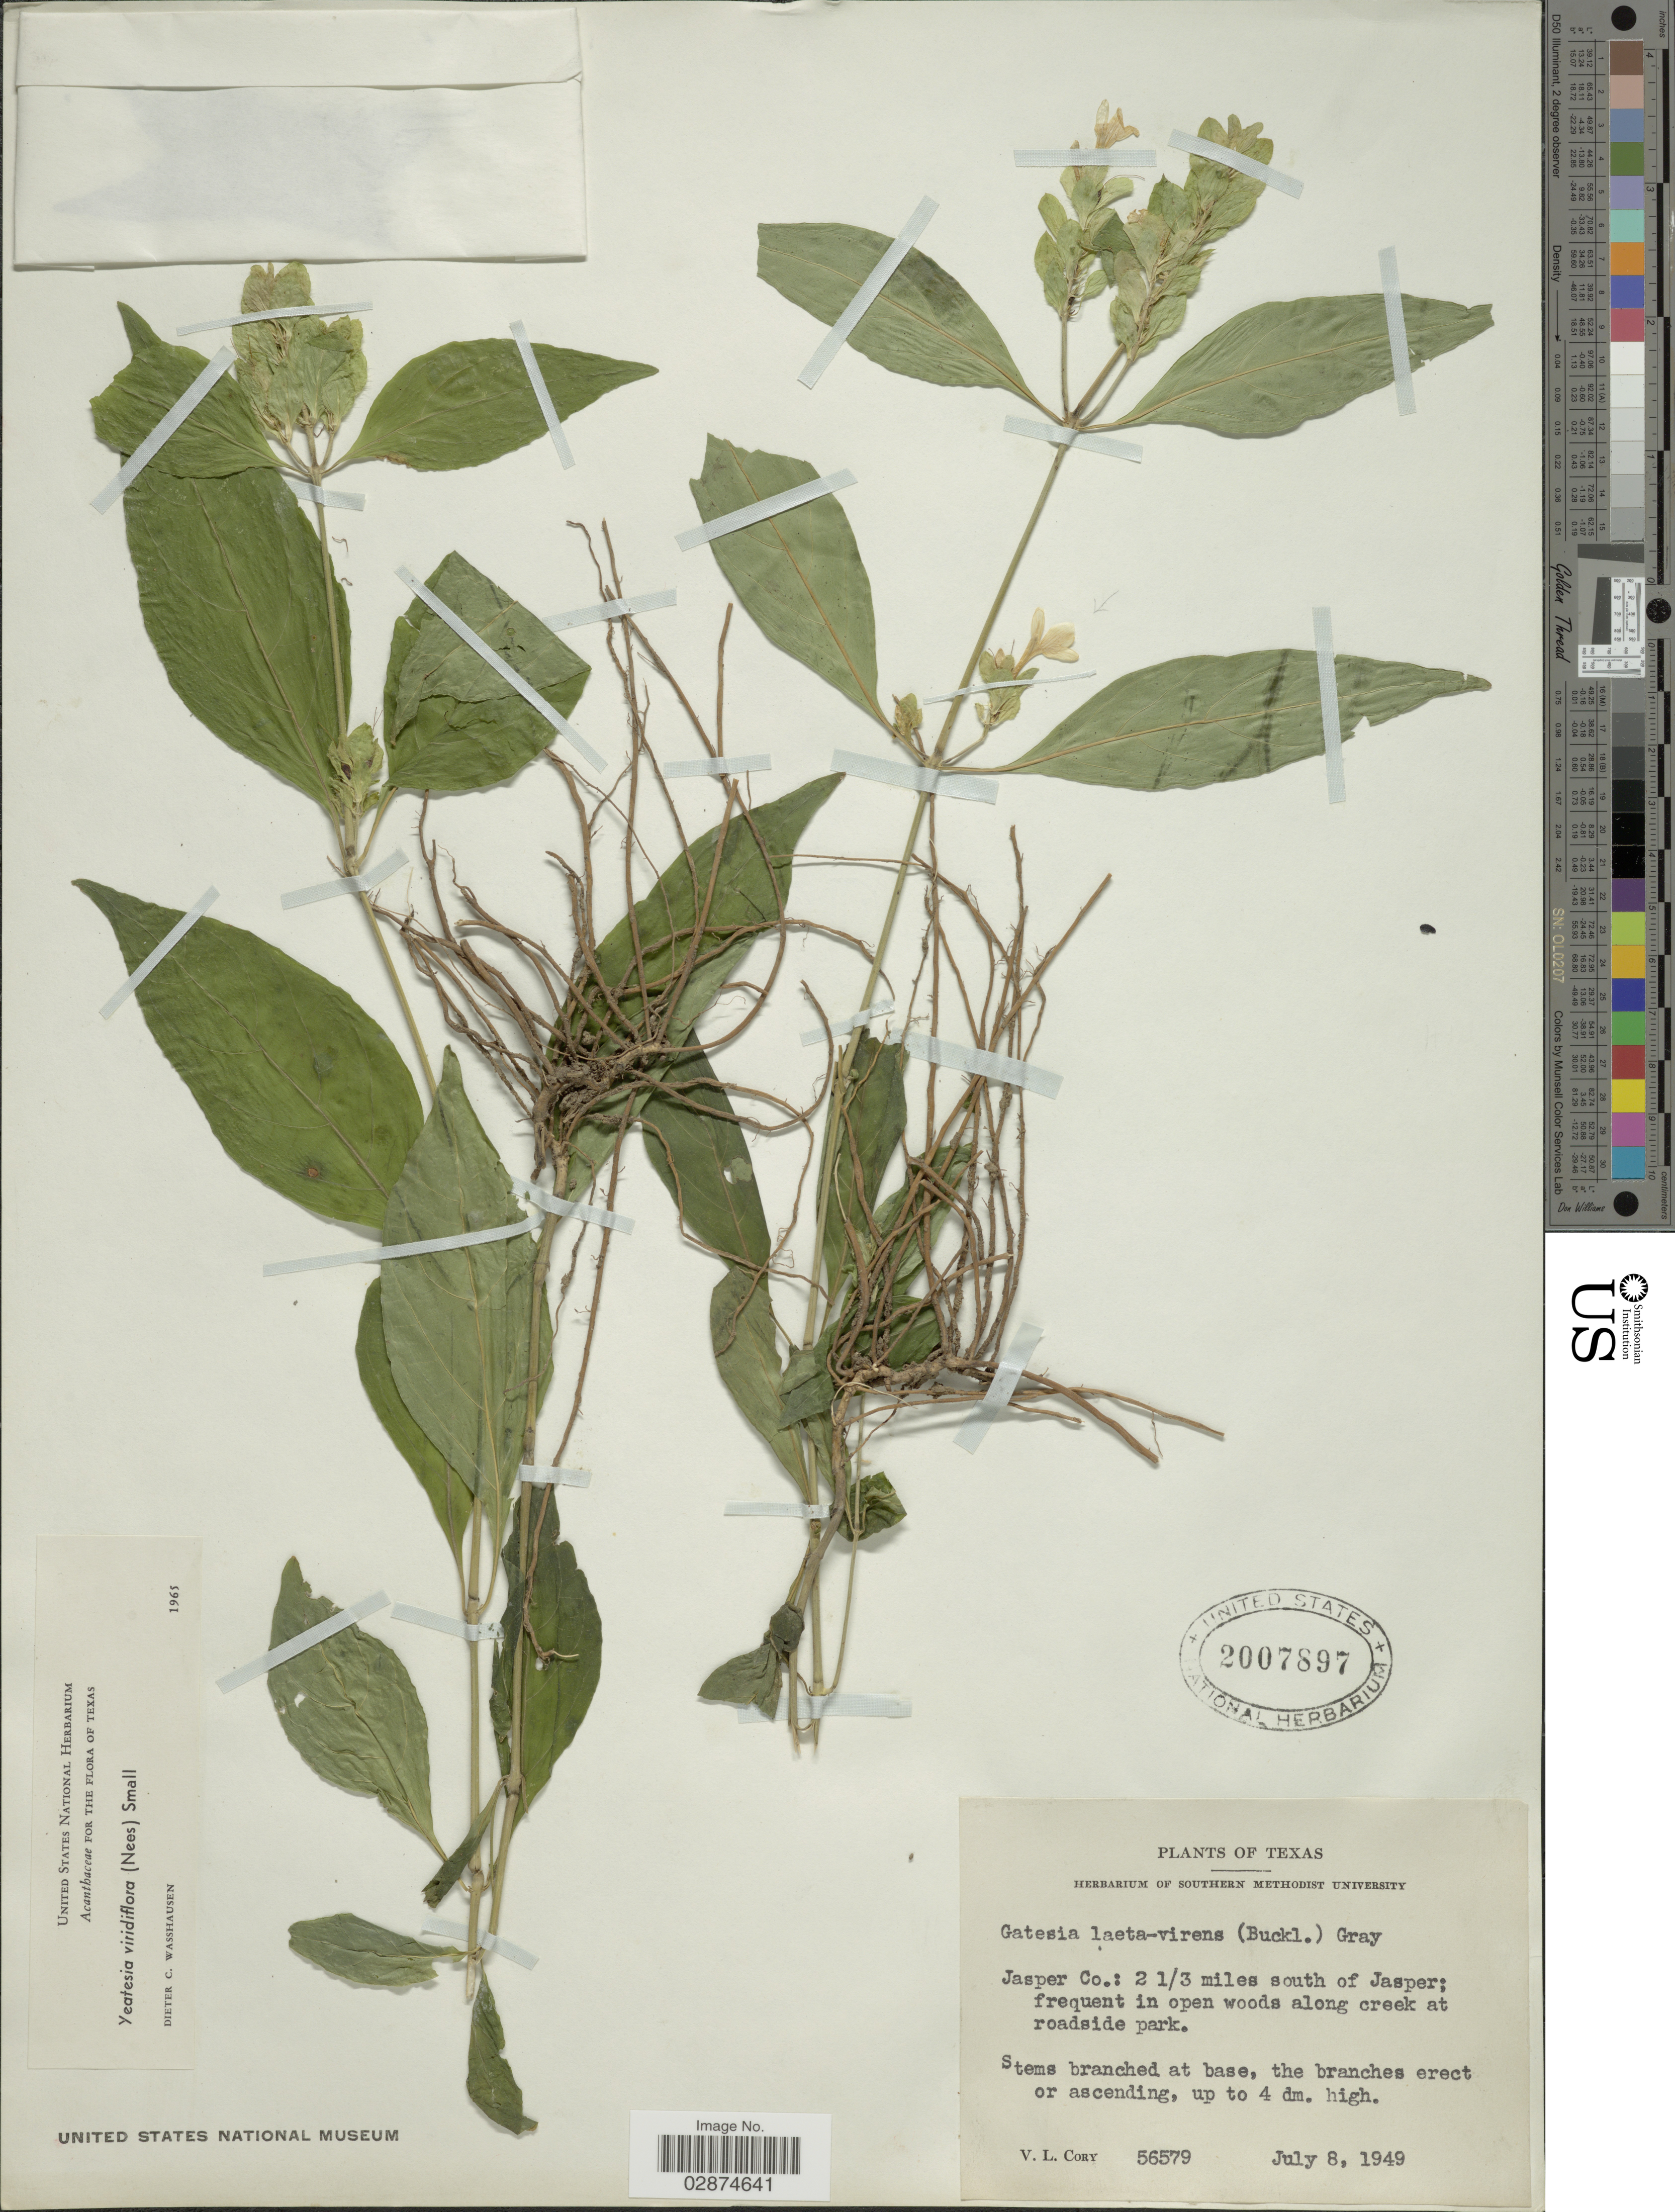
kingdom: Plantae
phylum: Tracheophyta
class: Magnoliopsida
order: Lamiales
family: Acanthaceae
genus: Yeatesia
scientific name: Yeatesia viridiflora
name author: (Nees) Small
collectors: V. Cory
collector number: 56579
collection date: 1949-07-08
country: United States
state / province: Texas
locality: Jasper Co.: 2 1/3 miles south of Jasper: frequent in open woods along creek at roadside park.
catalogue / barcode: US 2007897